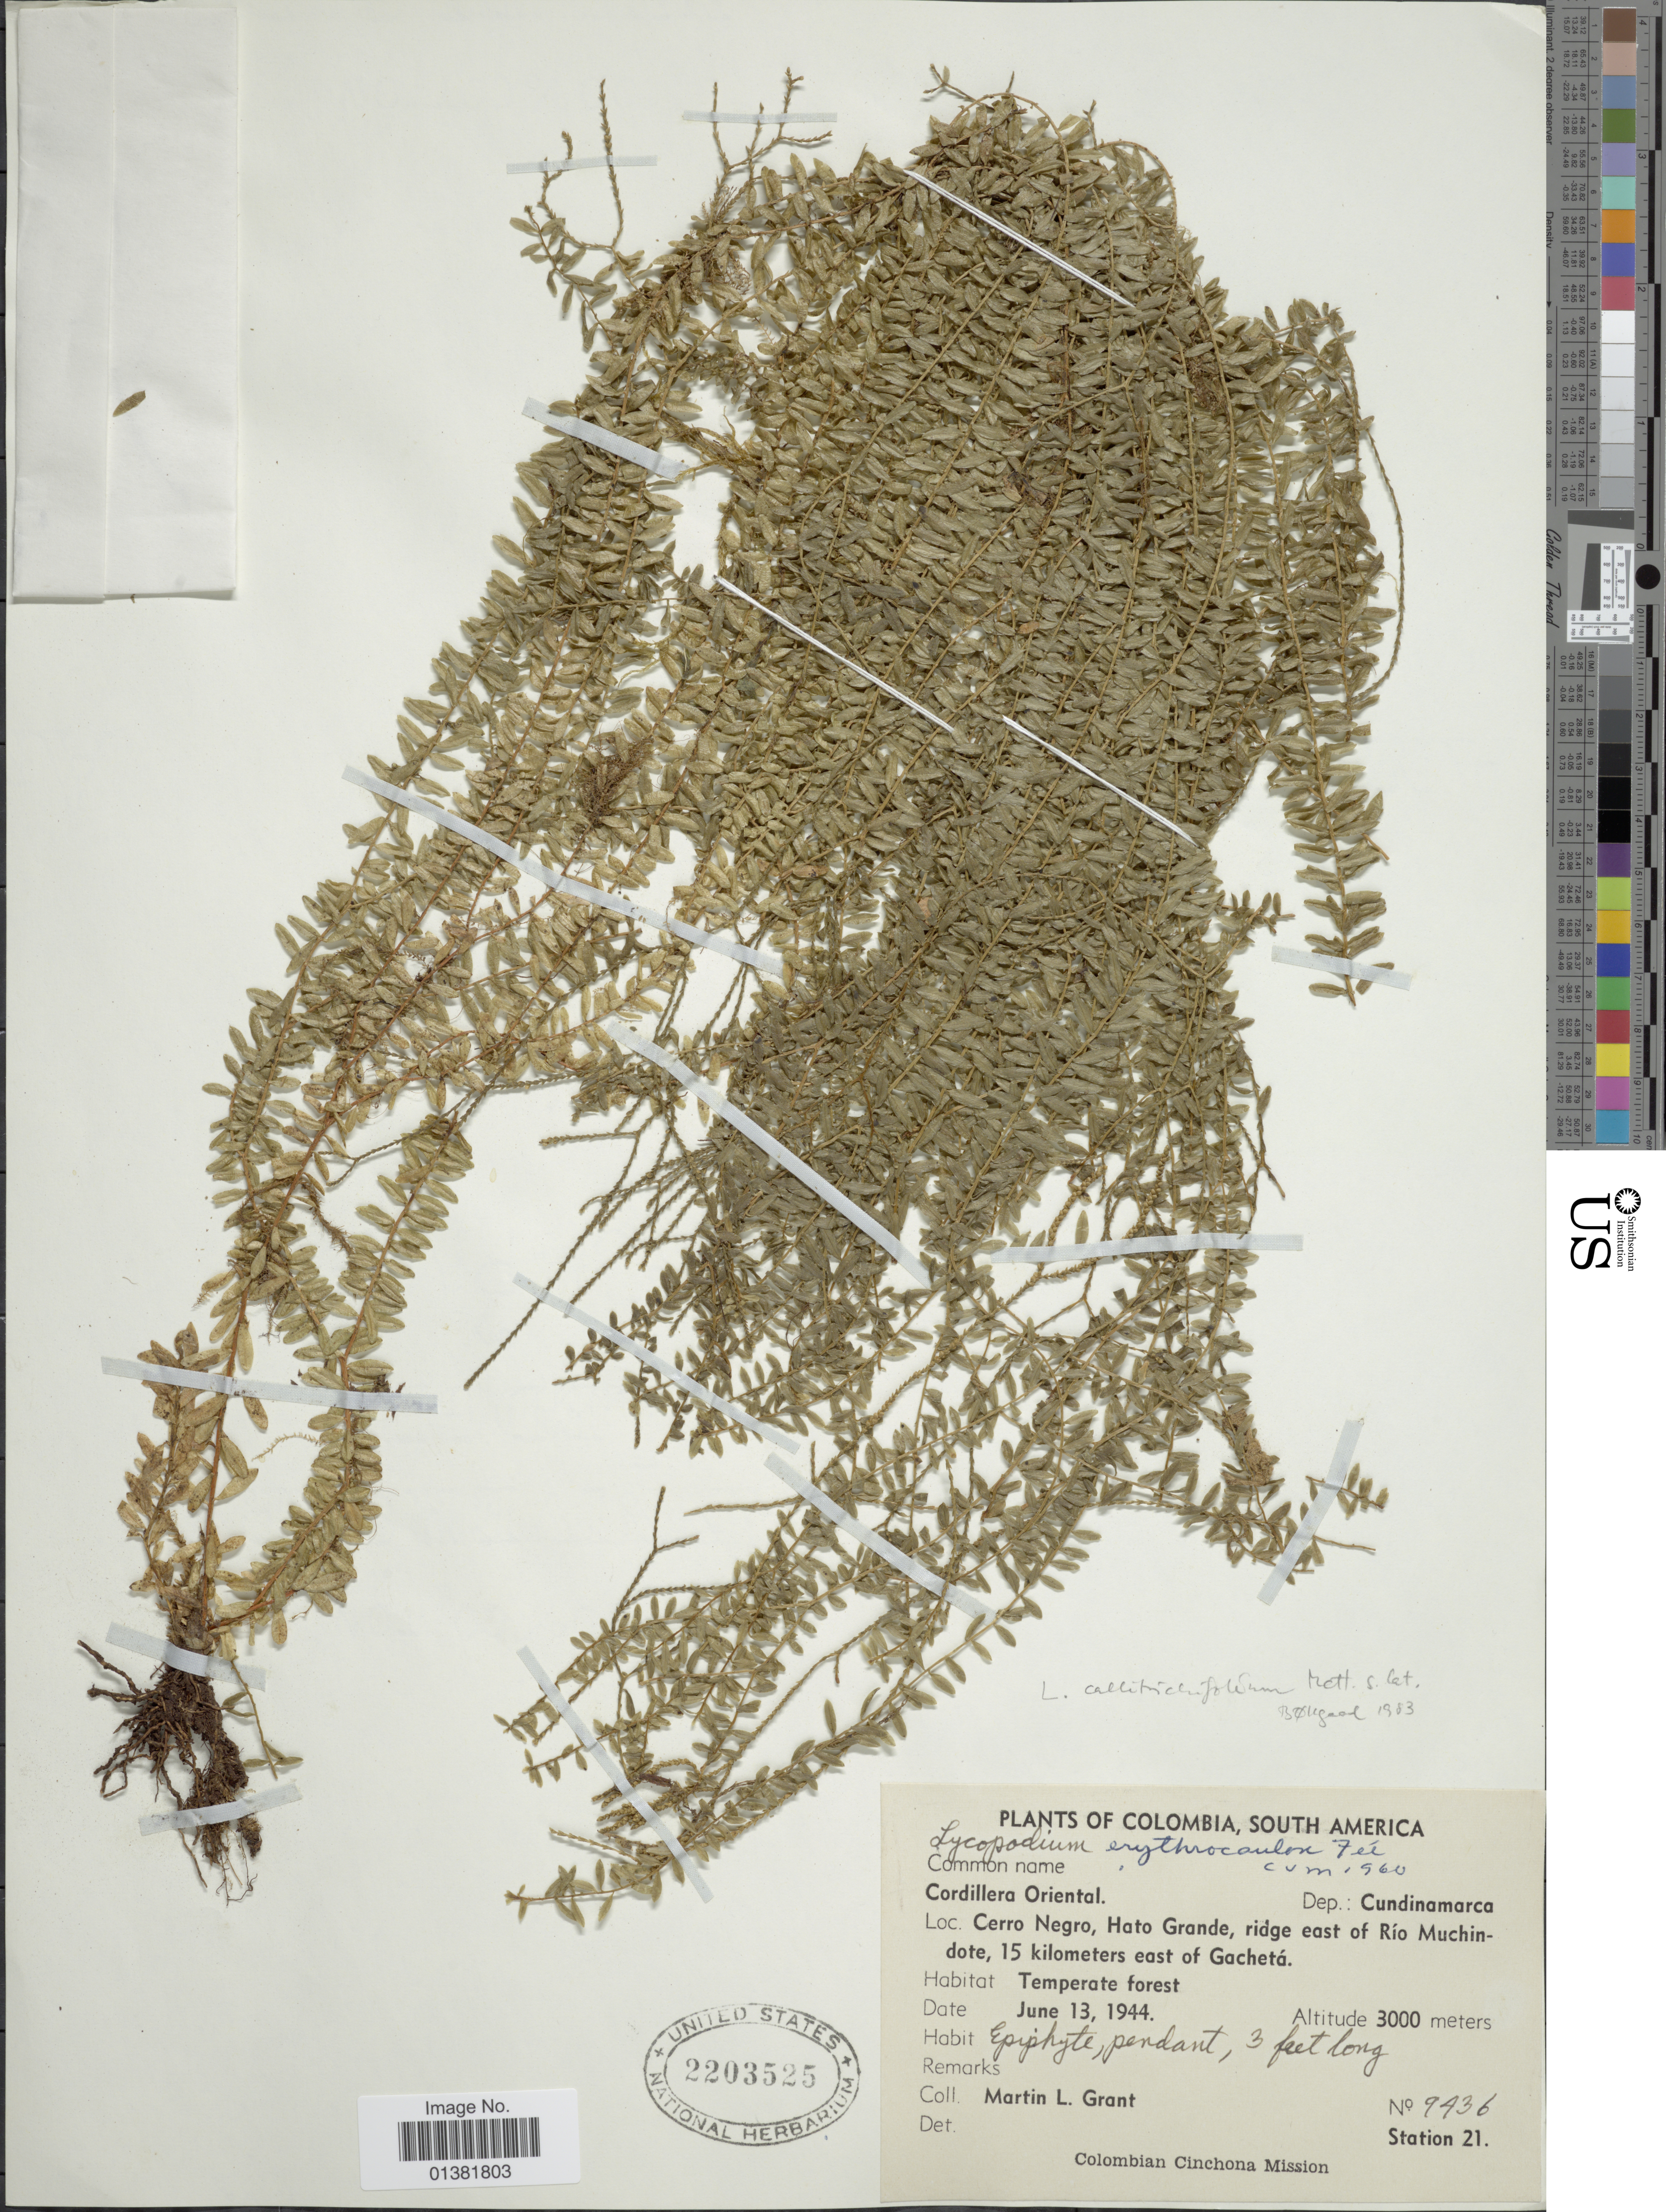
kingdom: Plantae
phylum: Tracheophyta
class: Lycopodiopsida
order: Lycopodiales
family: Lycopodiaceae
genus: Phlegmariurus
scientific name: Phlegmariurus callitrichifolius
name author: (Mett.) B. Øllg.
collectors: M. L. Grant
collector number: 9436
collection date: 1944-06-13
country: Colombia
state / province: Cundinamarca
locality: Cordillera Oriental. Cerro Negro, Hato Grande, ridge east of Río Muchindote, 15 kilometers east of Gachetá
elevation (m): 3000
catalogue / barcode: US 2203525